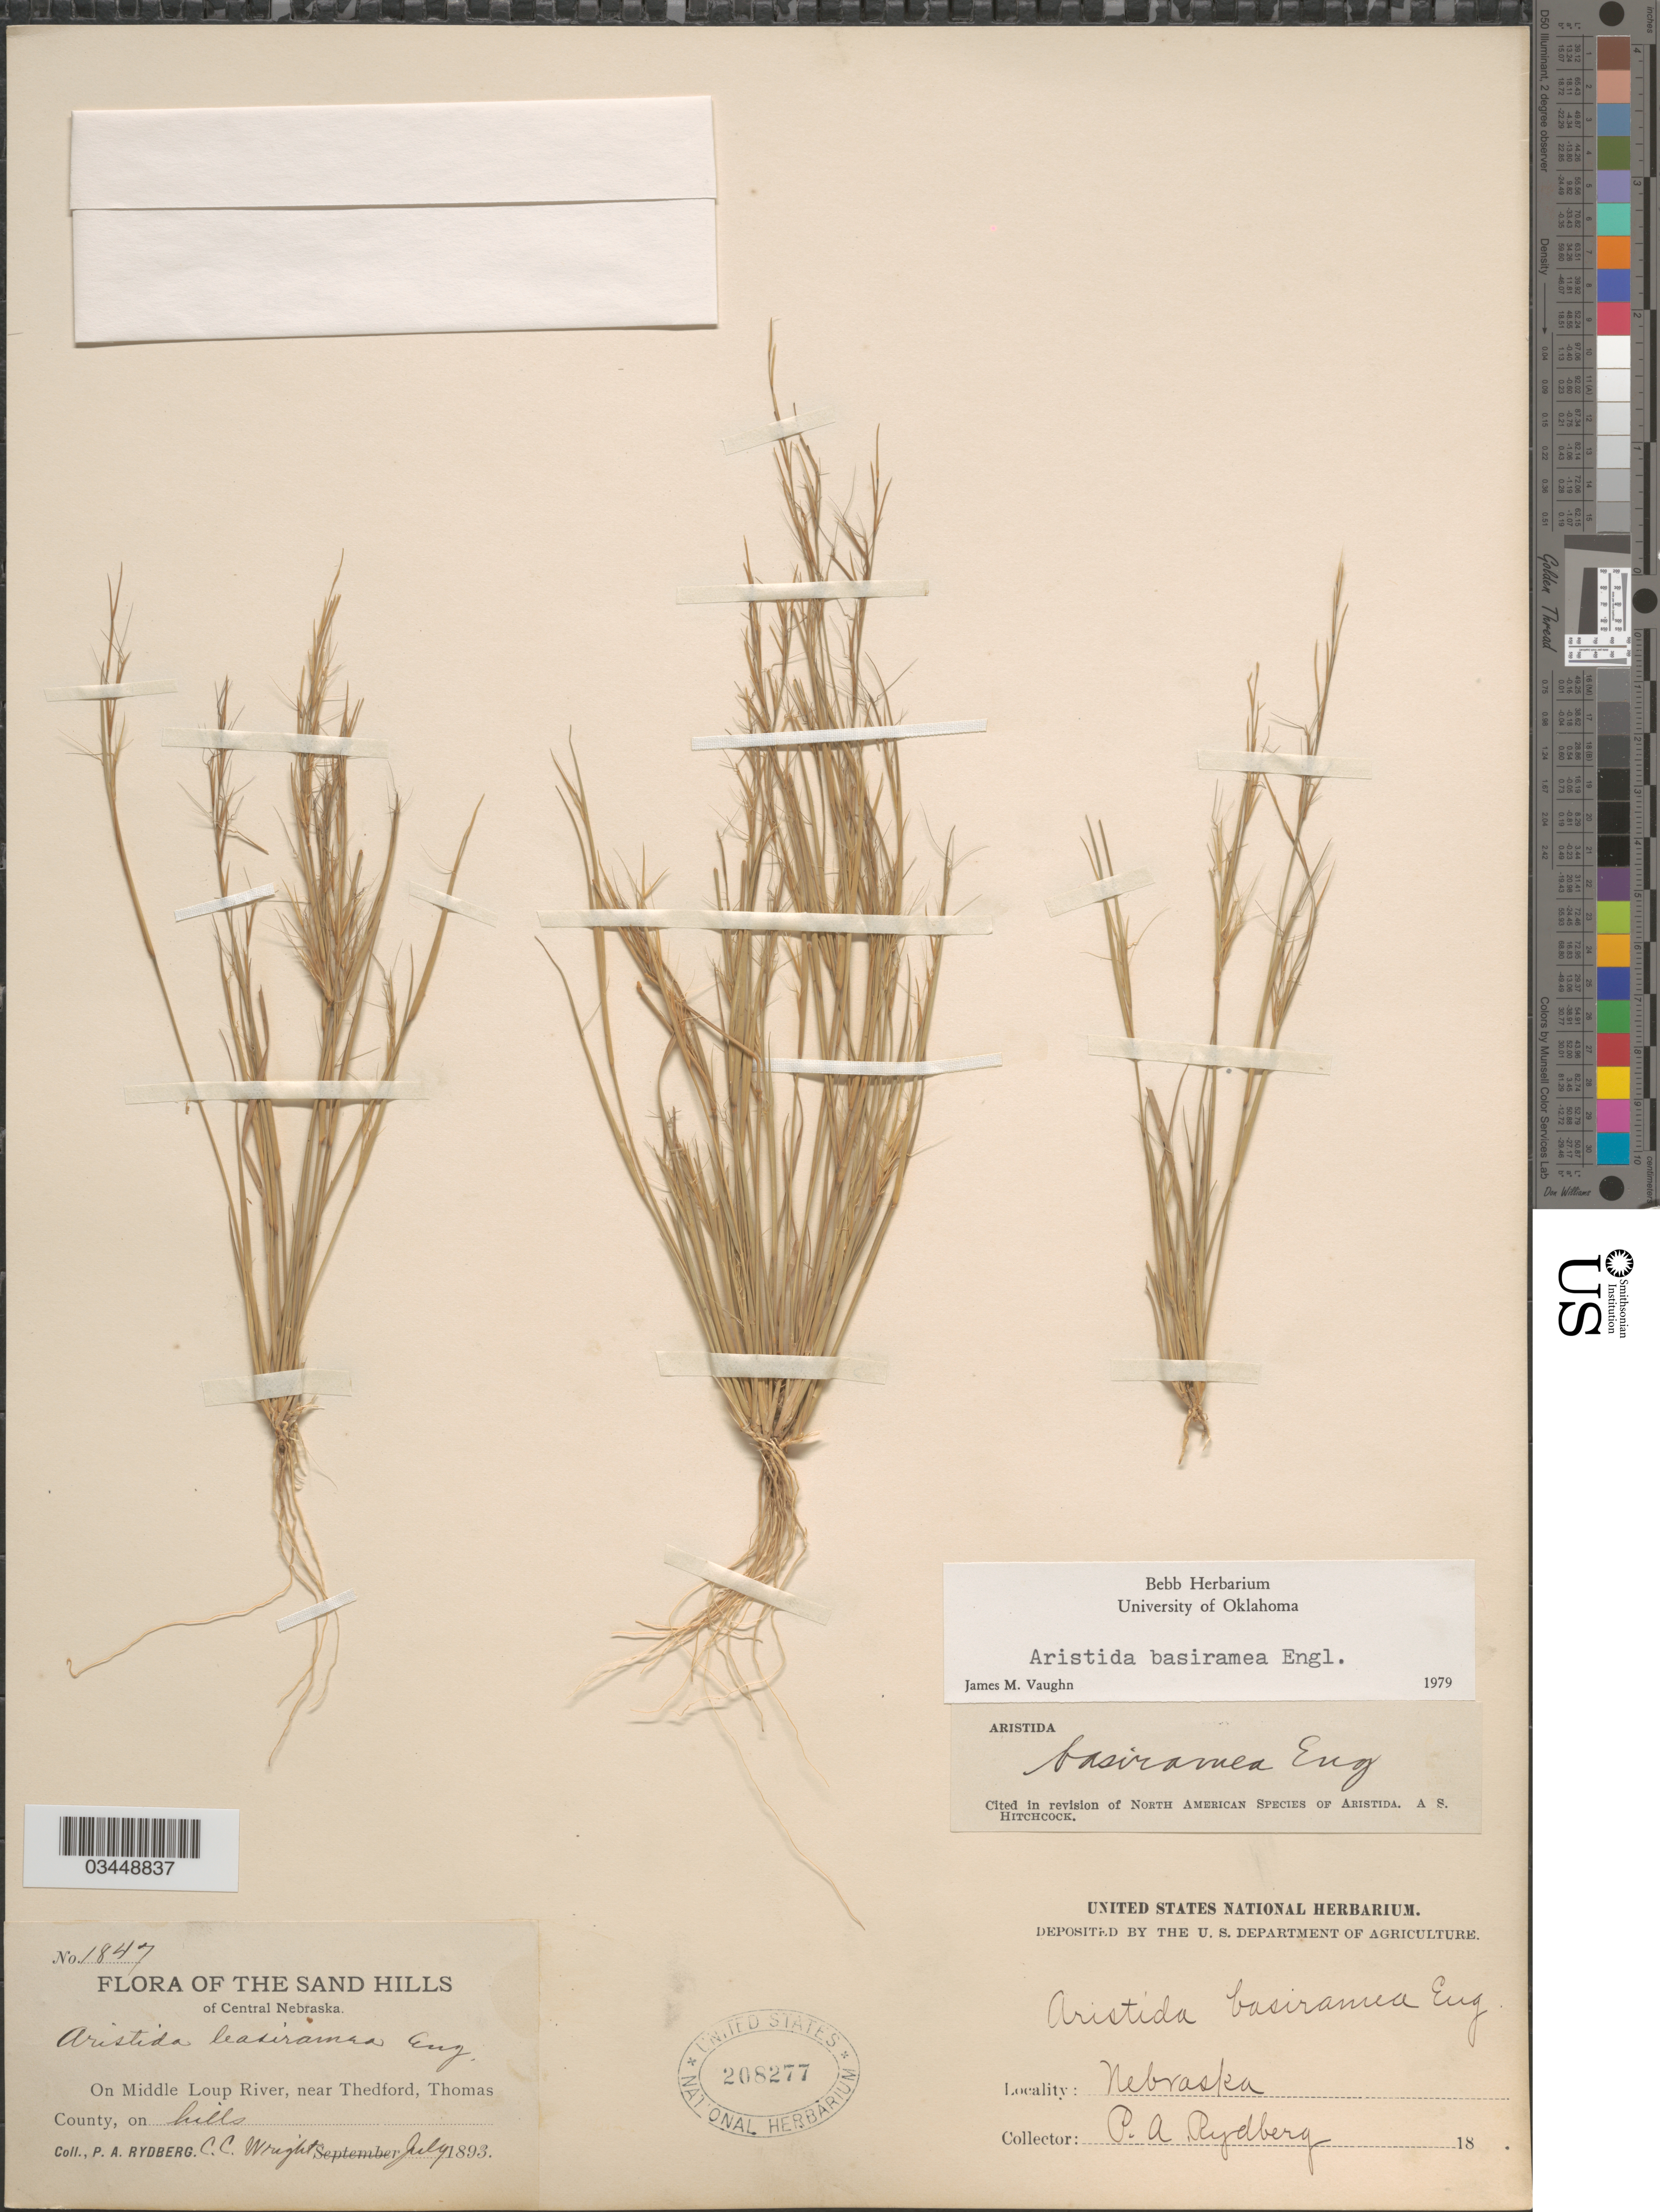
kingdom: Plantae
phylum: Tracheophyta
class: Liliopsida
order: Poales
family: Poaceae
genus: Aristida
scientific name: Aristida basiramea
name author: Engelm. ex Vasey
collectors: P. A. Rydberg & C. Wright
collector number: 1847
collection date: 1893-07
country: United States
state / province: Nebraska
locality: The sand hills of Central Nebraska. On Middle Loup River, near Thedford, Thomas County, on hills.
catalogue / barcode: US 208277